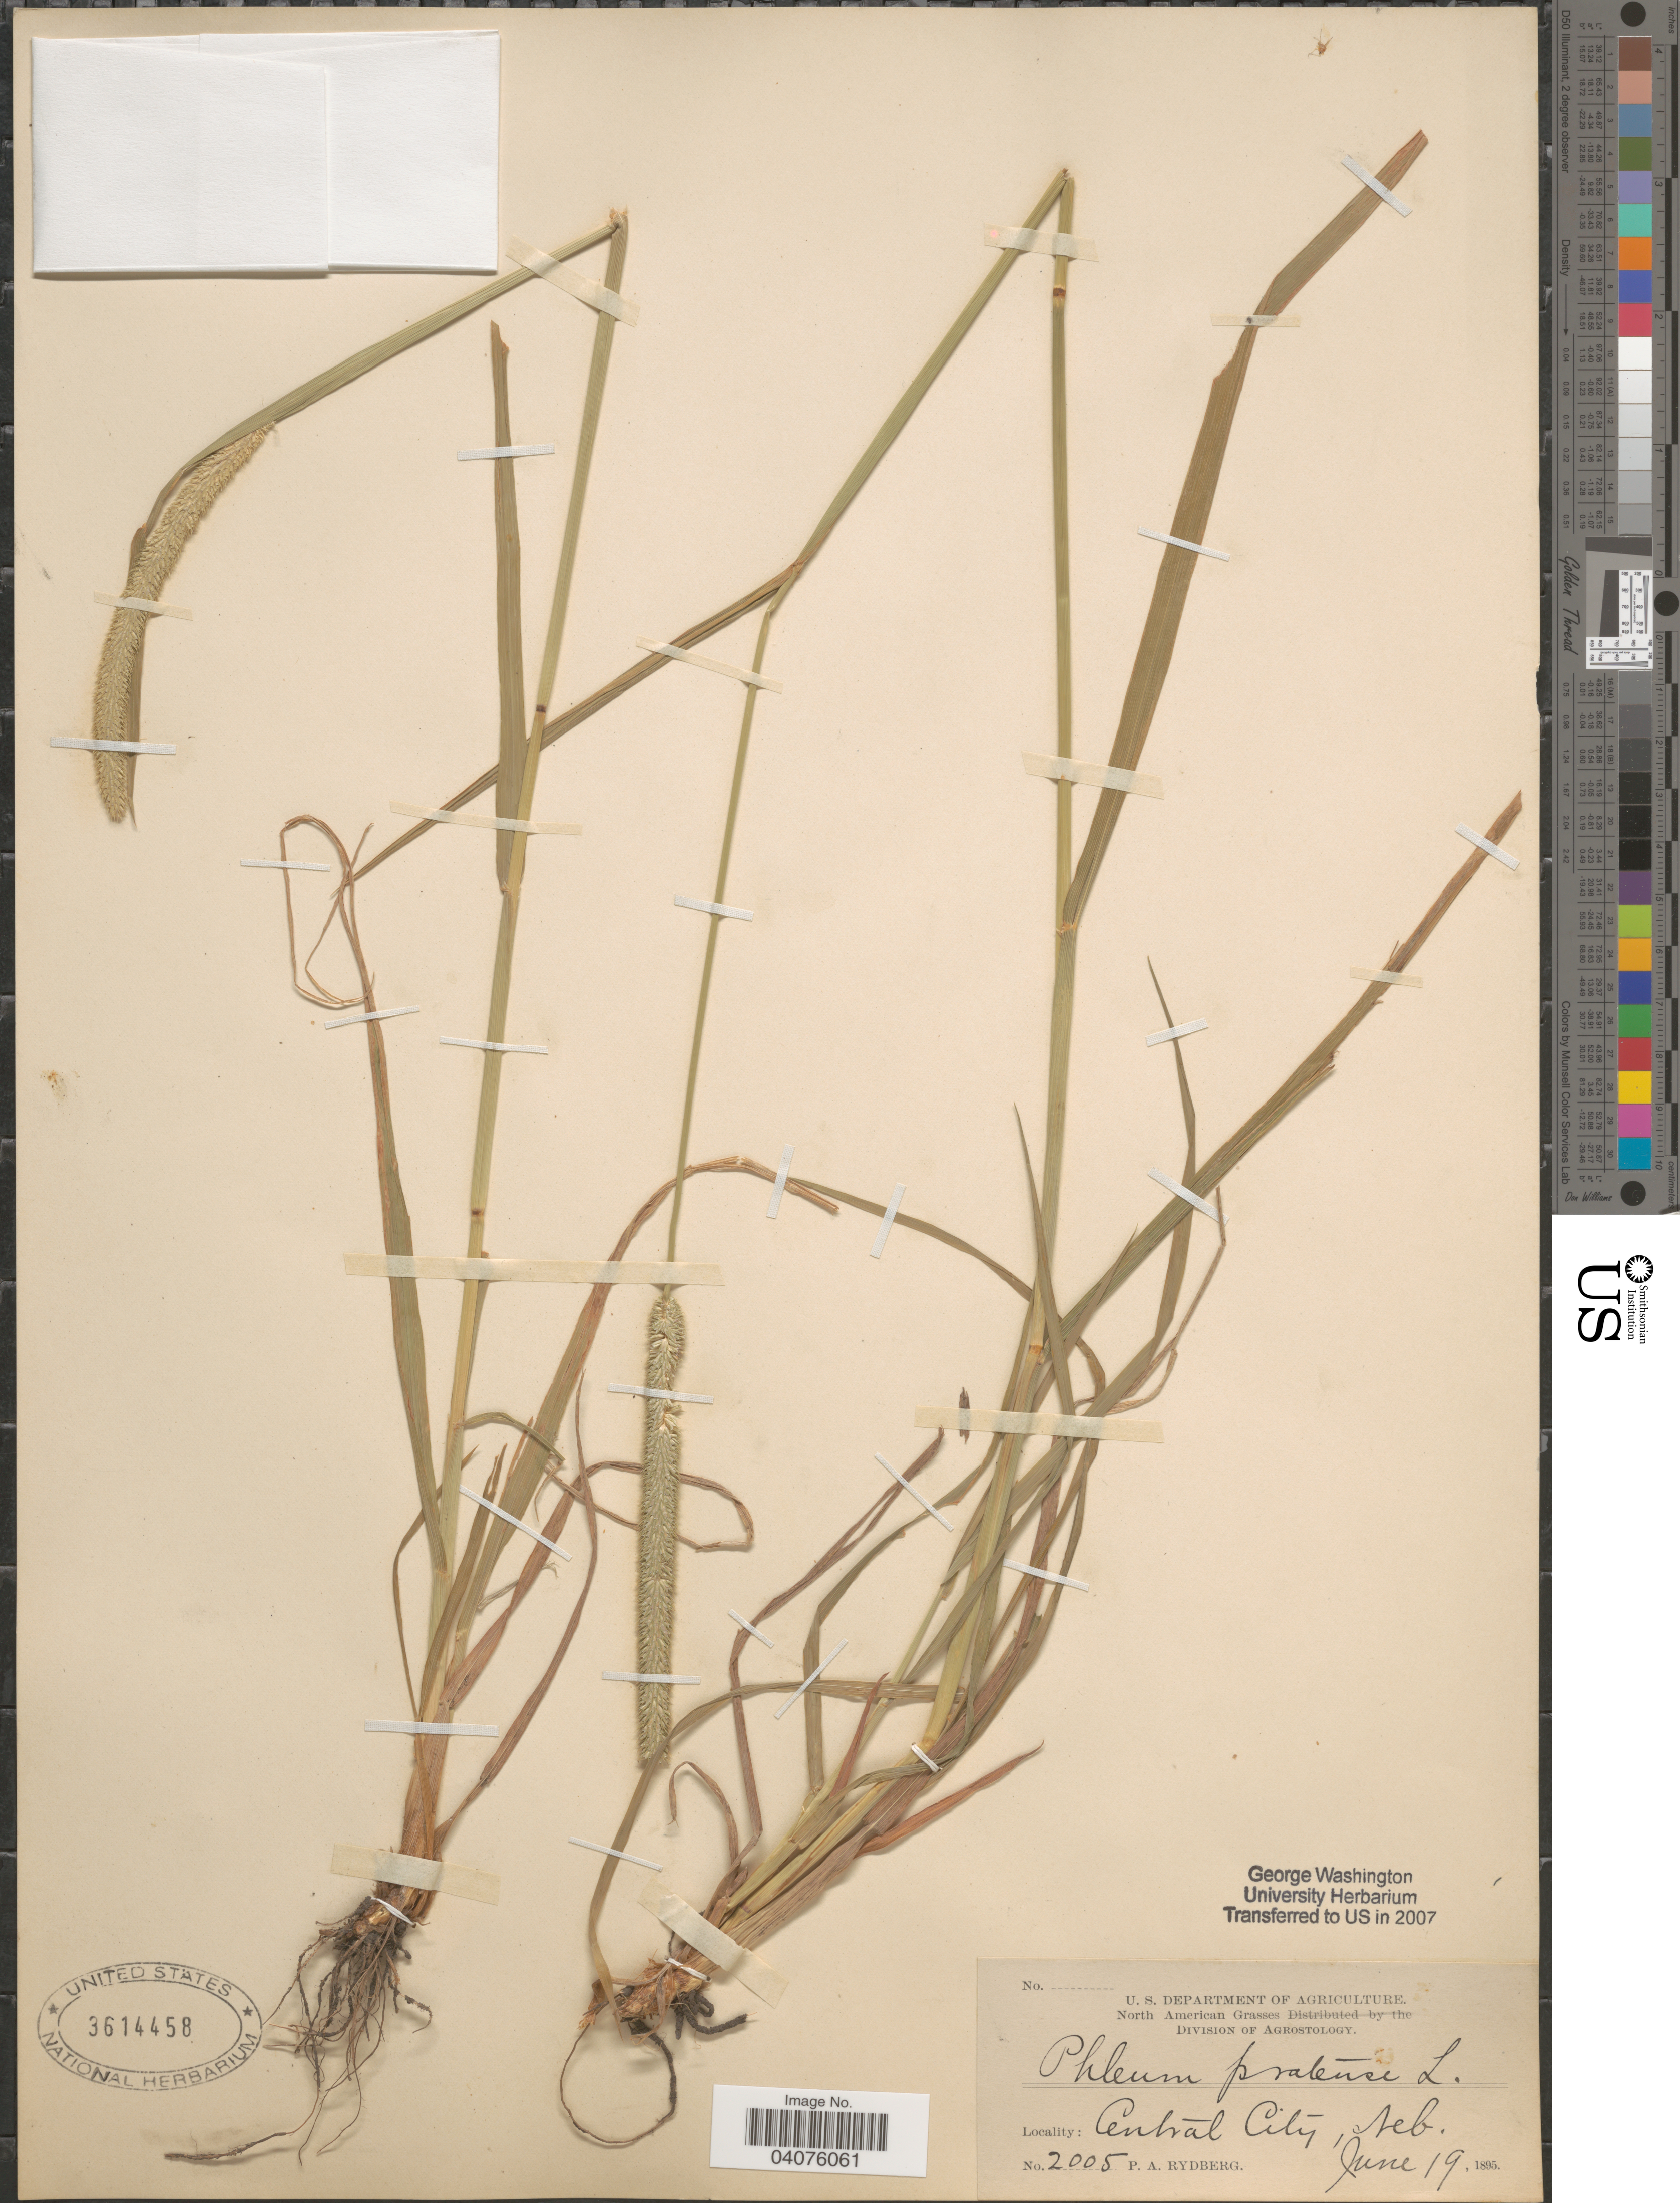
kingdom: Plantae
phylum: Tracheophyta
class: Liliopsida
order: Poales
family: Poaceae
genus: Phleum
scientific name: Phleum pratense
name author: L.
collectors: P. A. Rydberg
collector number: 2005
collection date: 1895-06-19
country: United States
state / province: Nebraska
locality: Central City.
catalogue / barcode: US 3614458